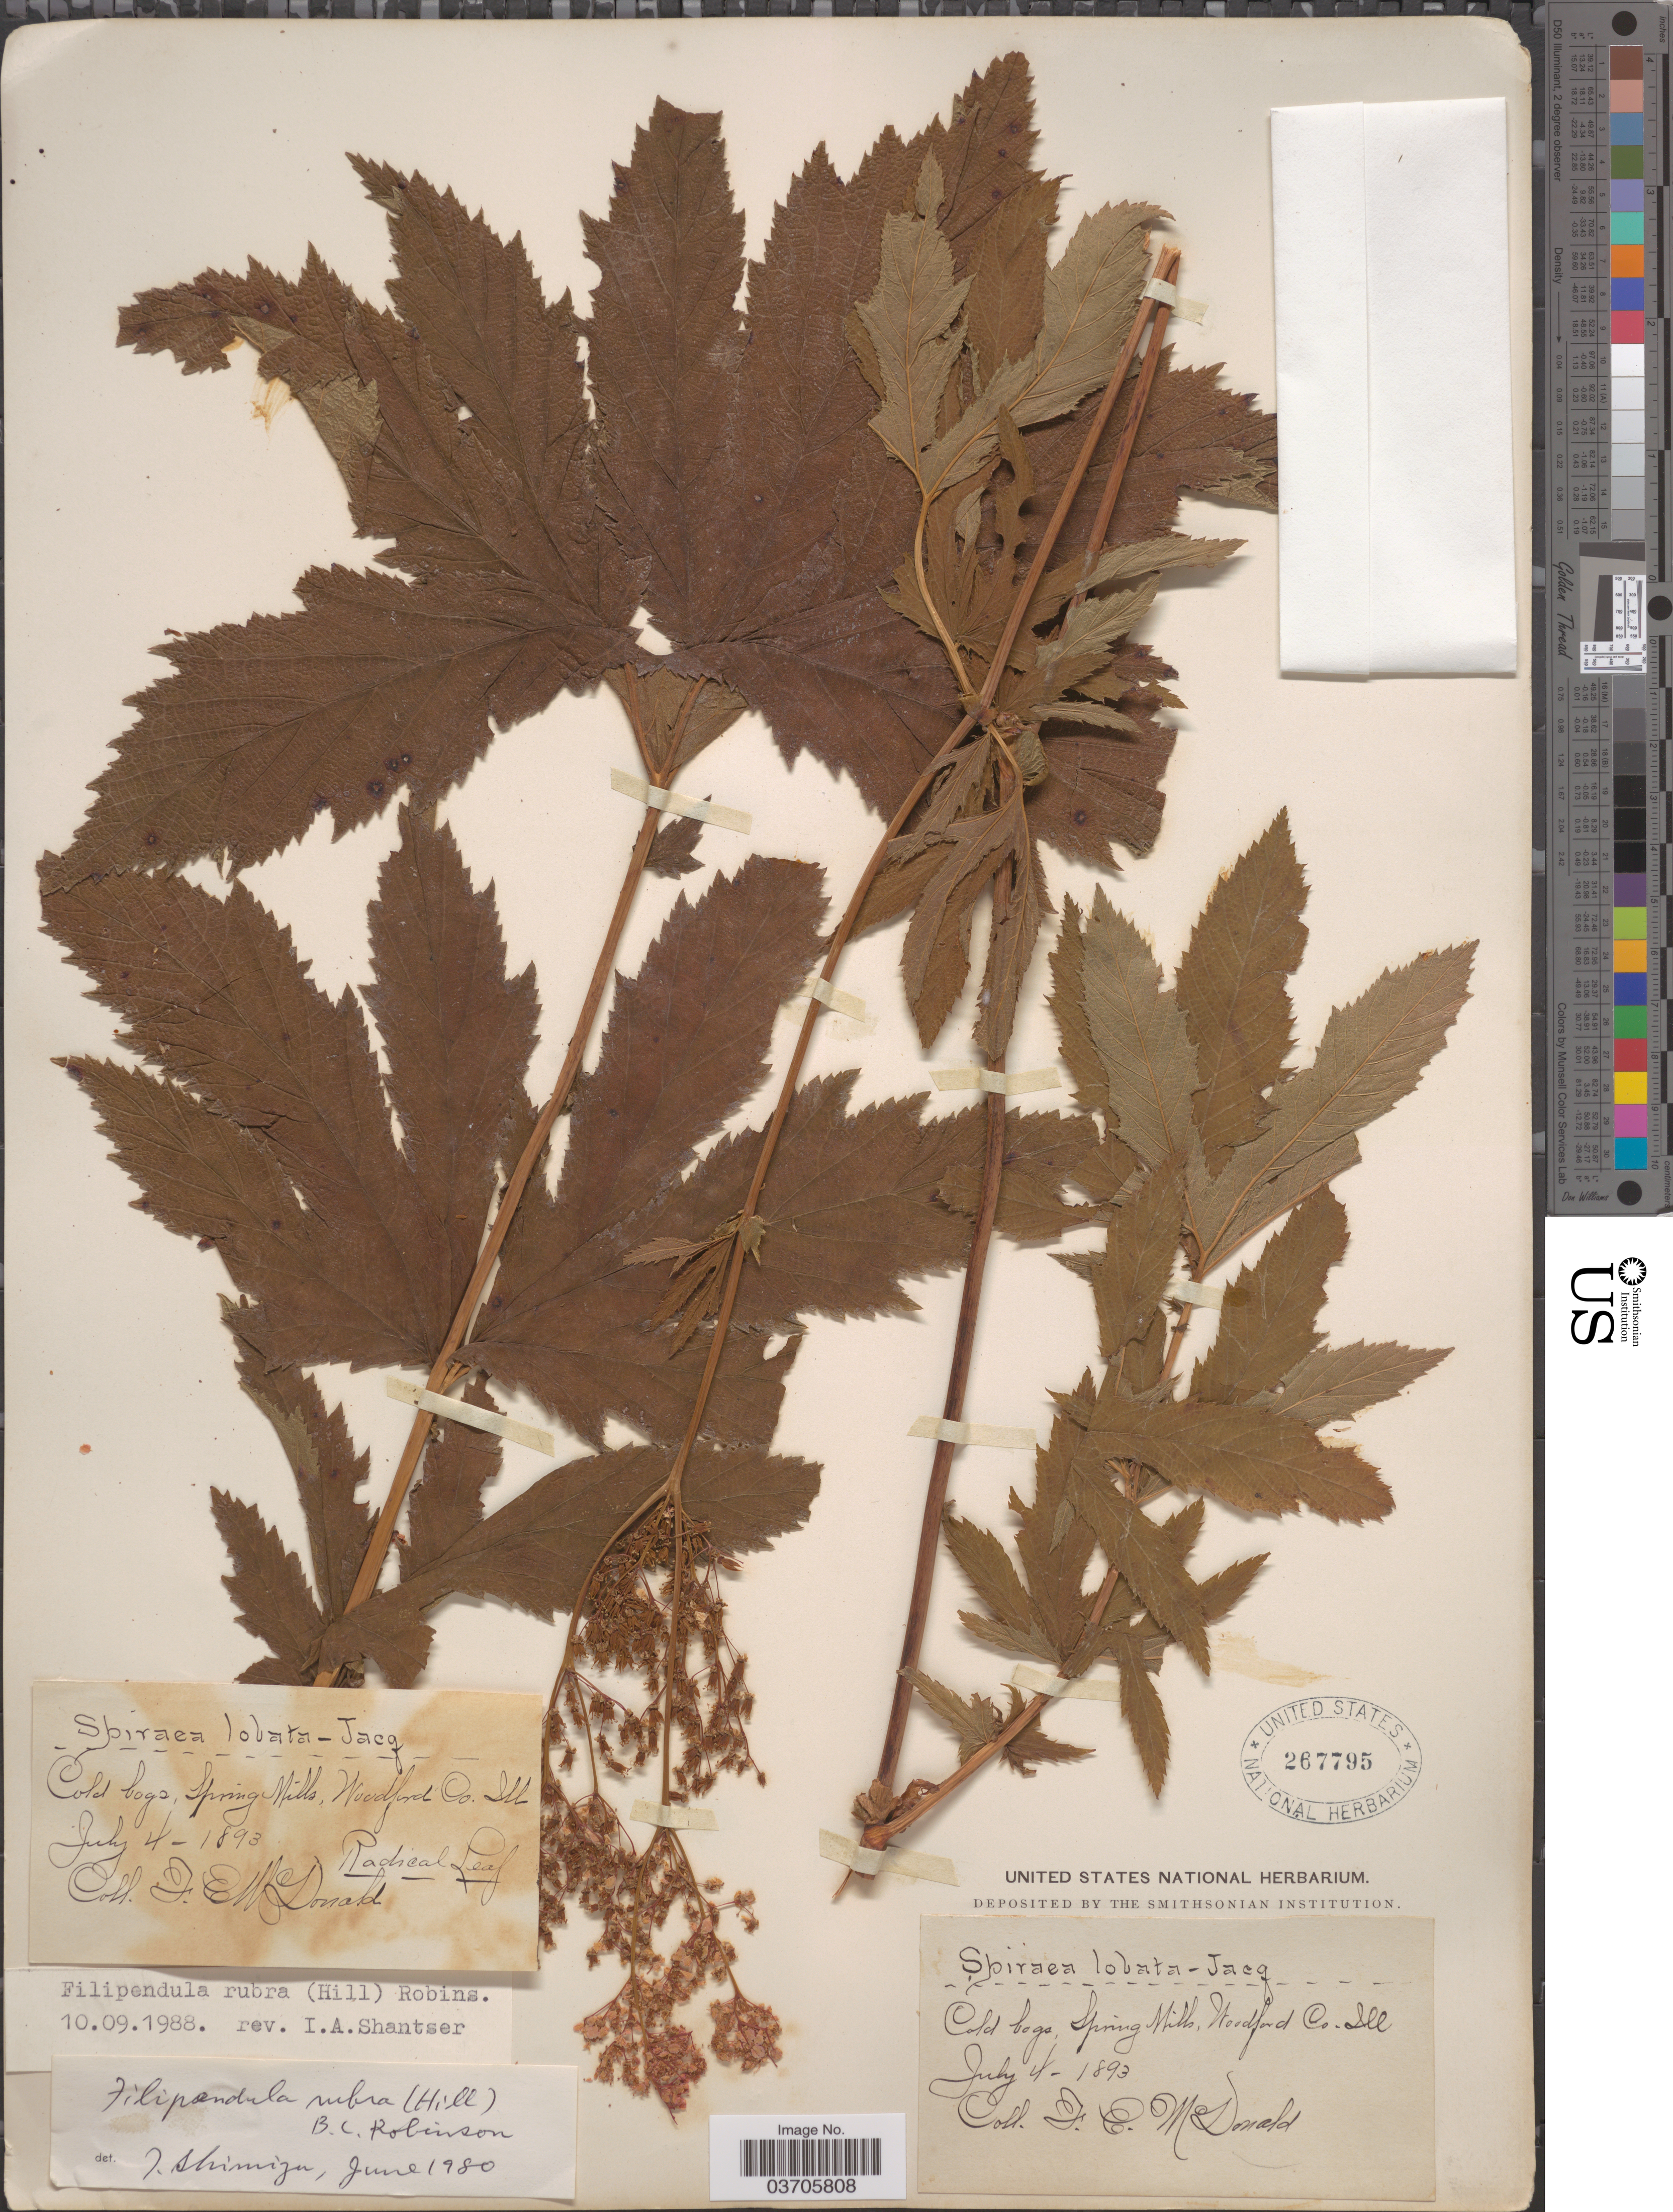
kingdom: Plantae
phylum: Tracheophyta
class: Magnoliopsida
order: Rosales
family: Rosaceae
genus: Filipendula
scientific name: Filipendula rubra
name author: (Hill) B.L. Rob.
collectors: F. E. McDonald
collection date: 1893-07-04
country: United States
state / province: Illinois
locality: Cold bogs, Spring Mills, Woodford Co.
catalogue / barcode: US 267795